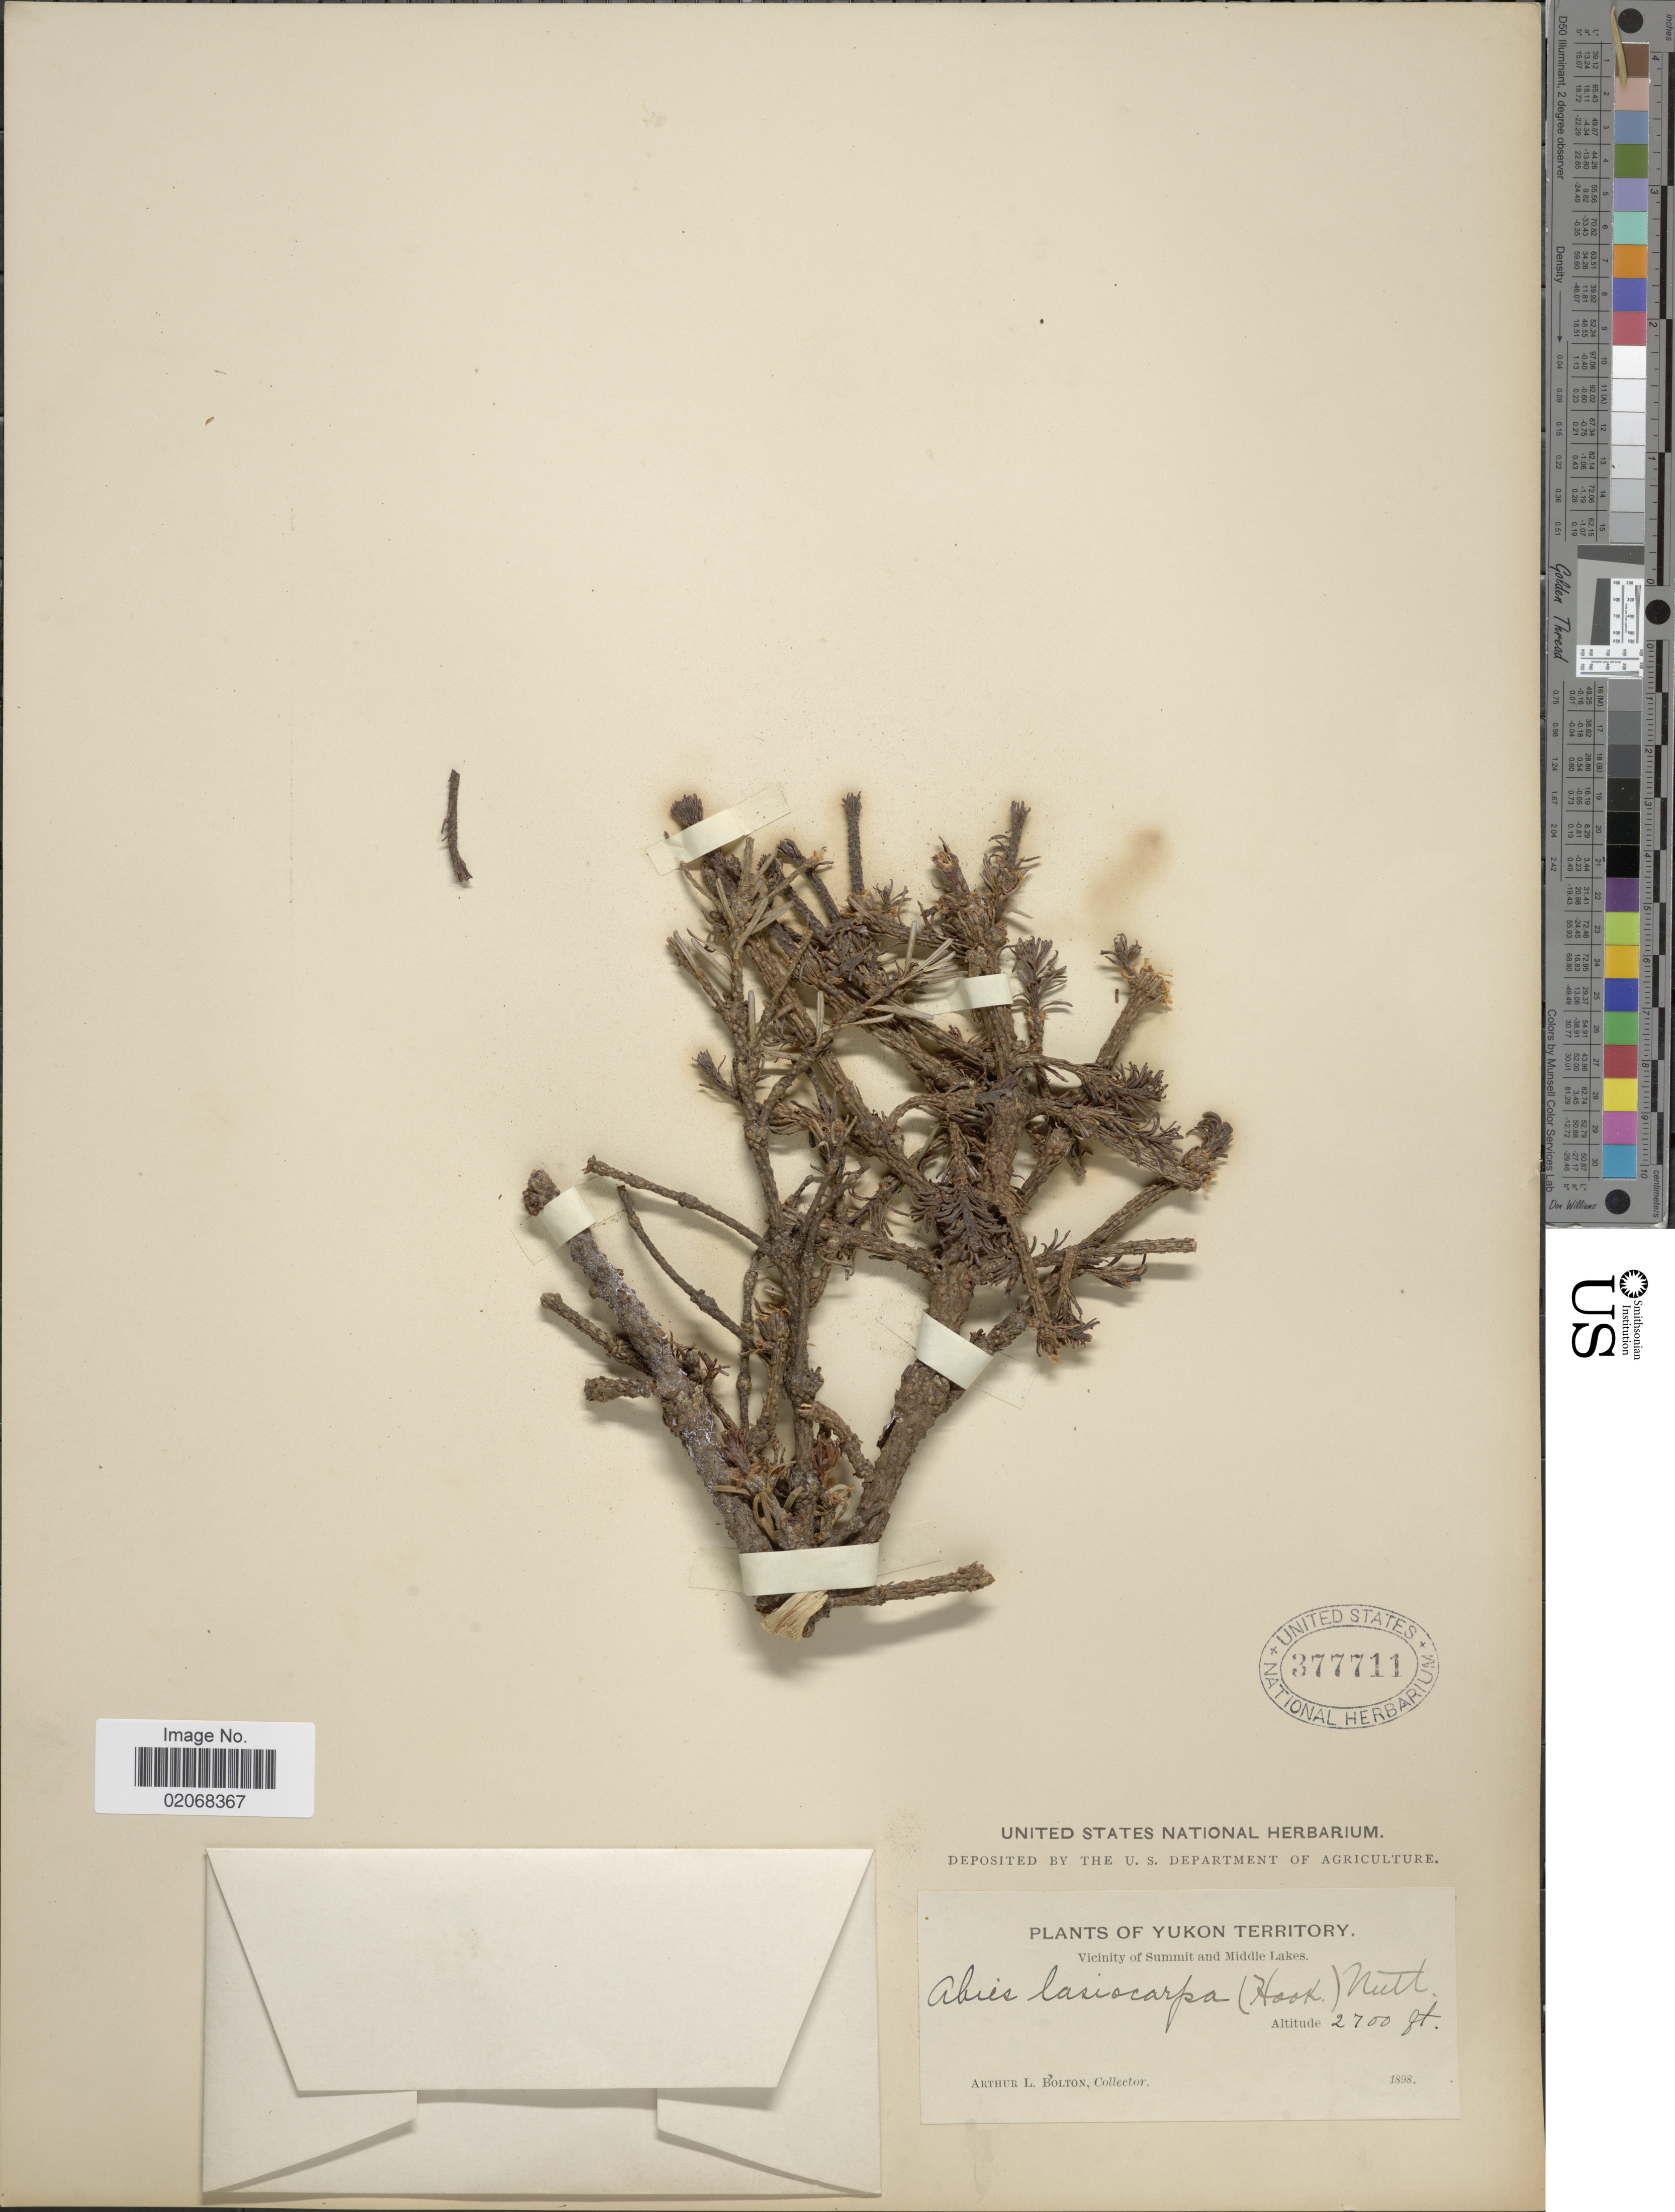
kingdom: Plantae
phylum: Tracheophyta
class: Pinopsida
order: Pinales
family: Pinaceae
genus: Abies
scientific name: Abies lasiocarpa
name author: (Hook.) Nutt.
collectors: A. Bolton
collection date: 1898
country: Canada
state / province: Yukon Territory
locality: Vicinity of Summit and Middle Lakes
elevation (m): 823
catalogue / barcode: US 377711